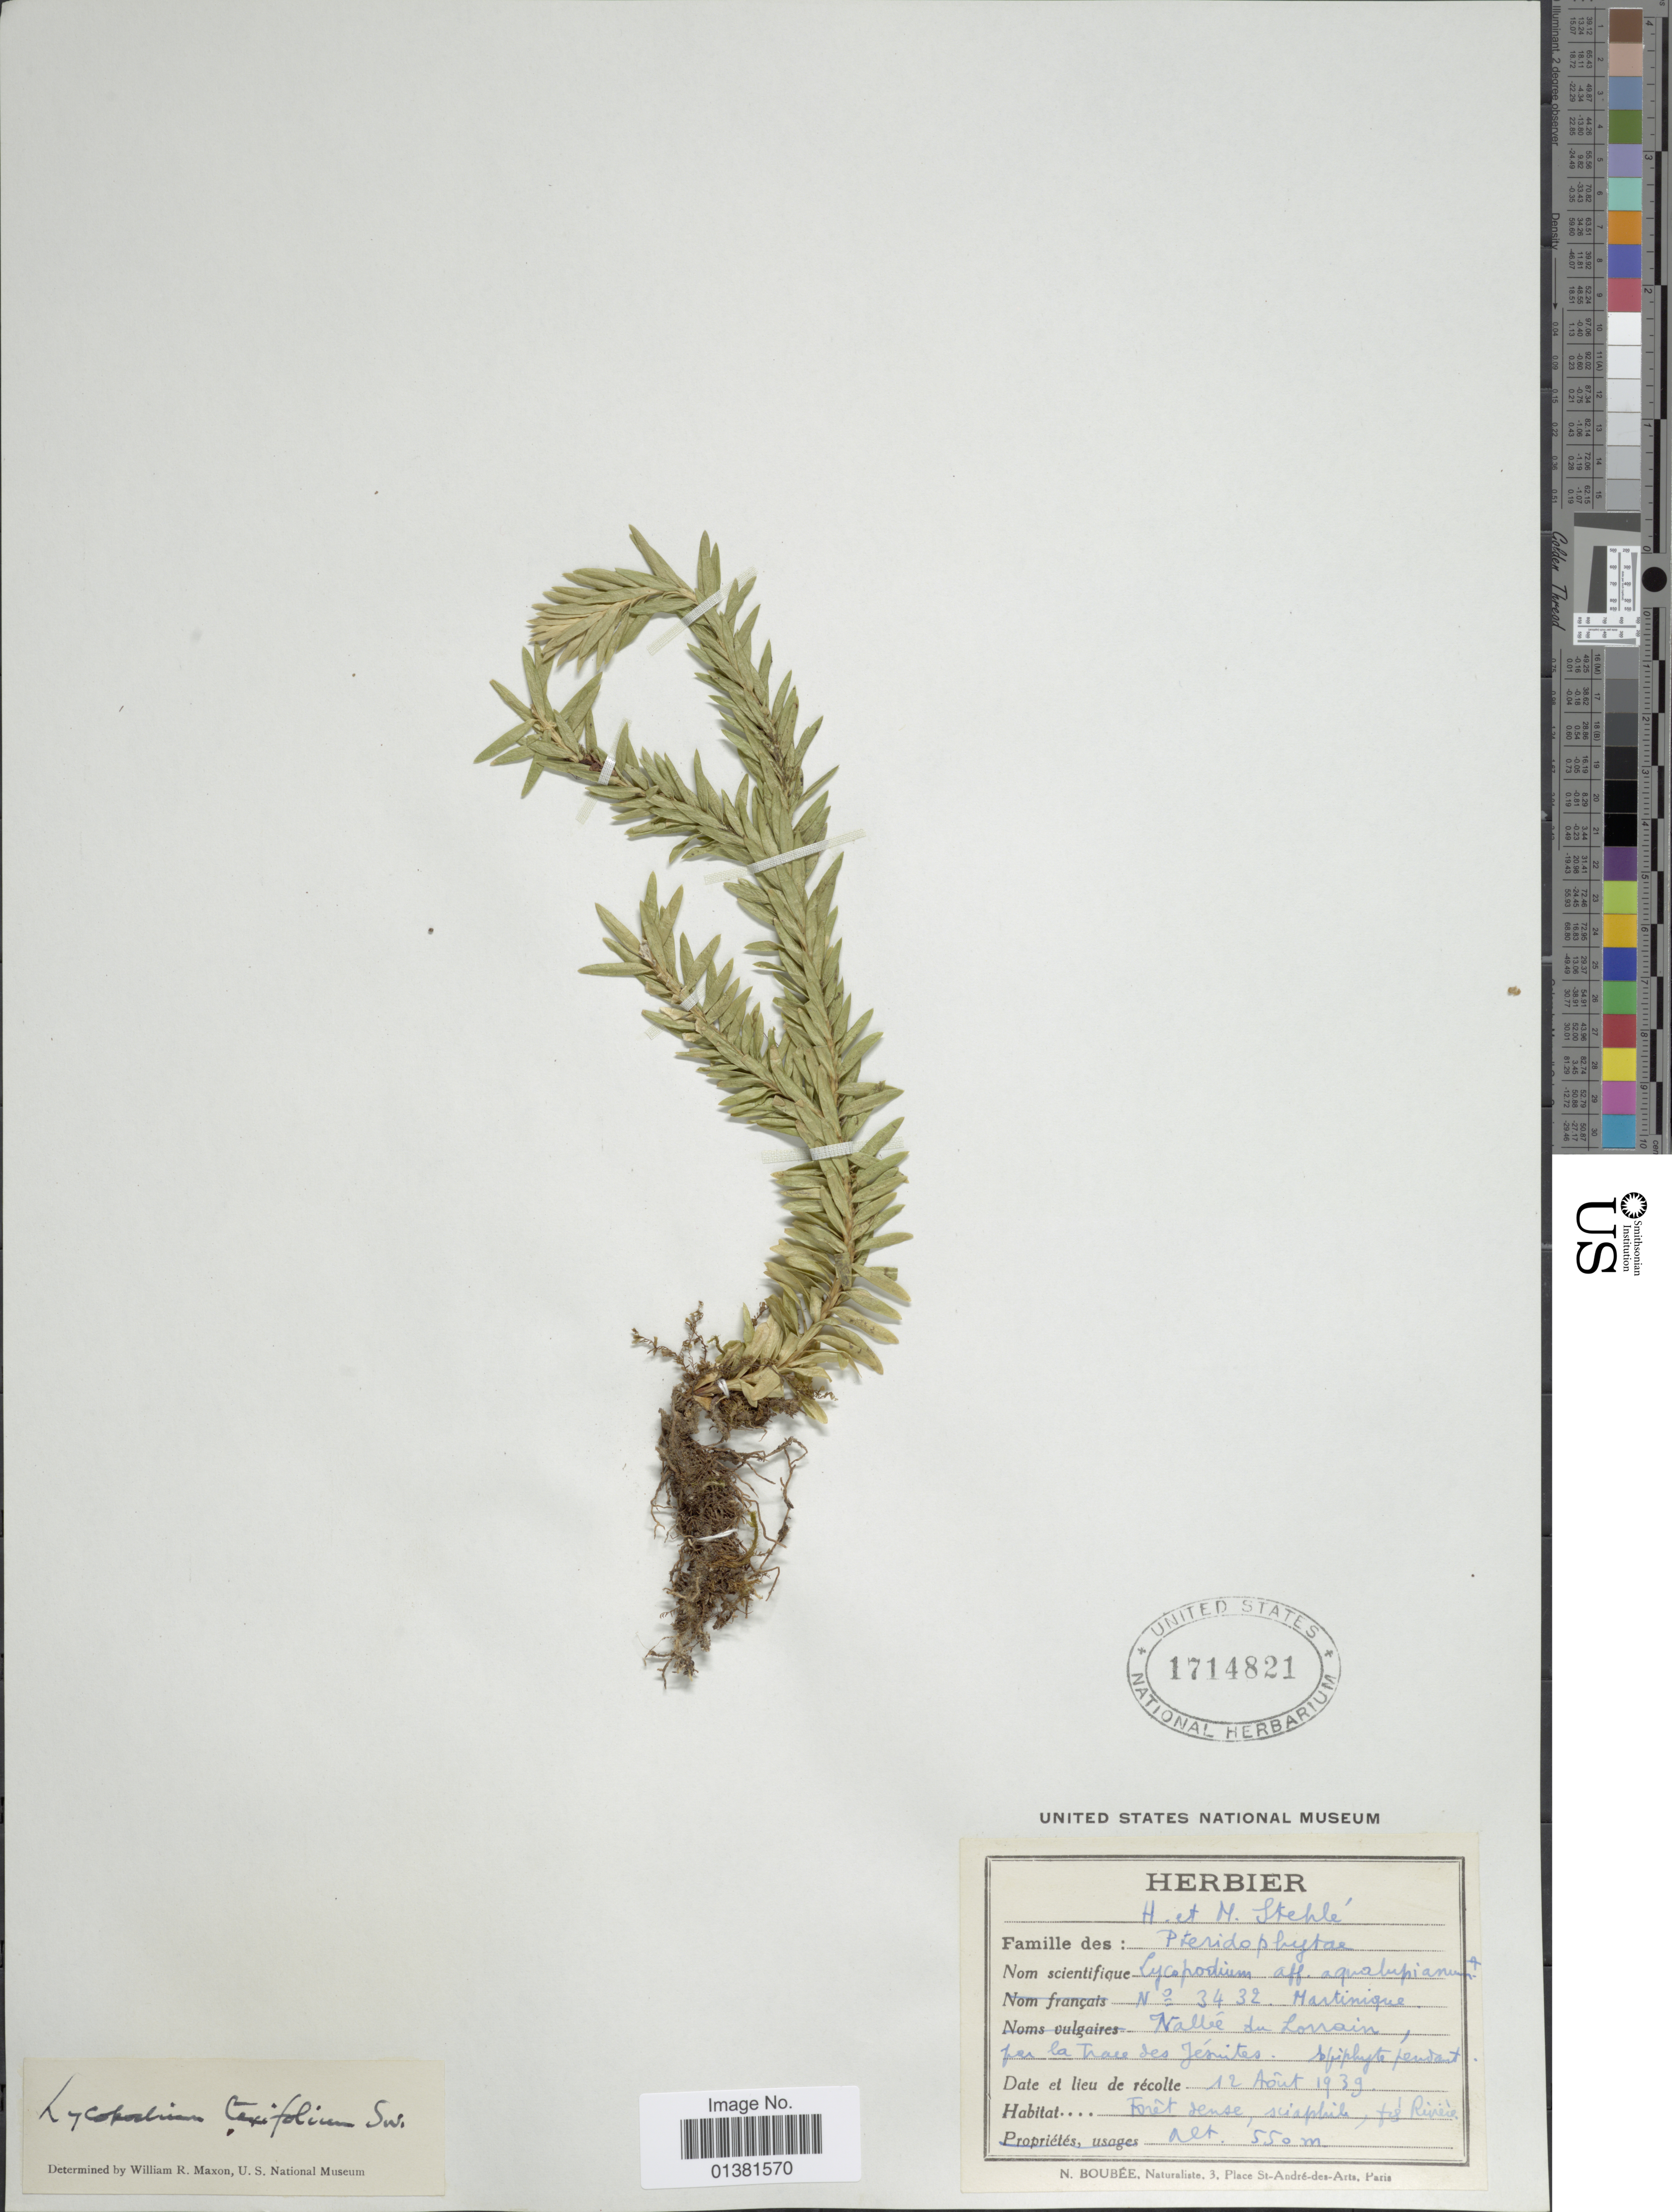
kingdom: Plantae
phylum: Tracheophyta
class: Lycopodiopsida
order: Lycopodiales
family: Lycopodiaceae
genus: Phlegmariurus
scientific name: Phlegmariurus taxifolius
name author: (Sw.) Á. Löve & D. Löve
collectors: H. Stehlé & M. Stehlé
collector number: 3432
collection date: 1939-08-12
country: Martinique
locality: Valleé du Lorrain, par la Trace des Jesuites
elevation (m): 550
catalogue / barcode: US 1714821